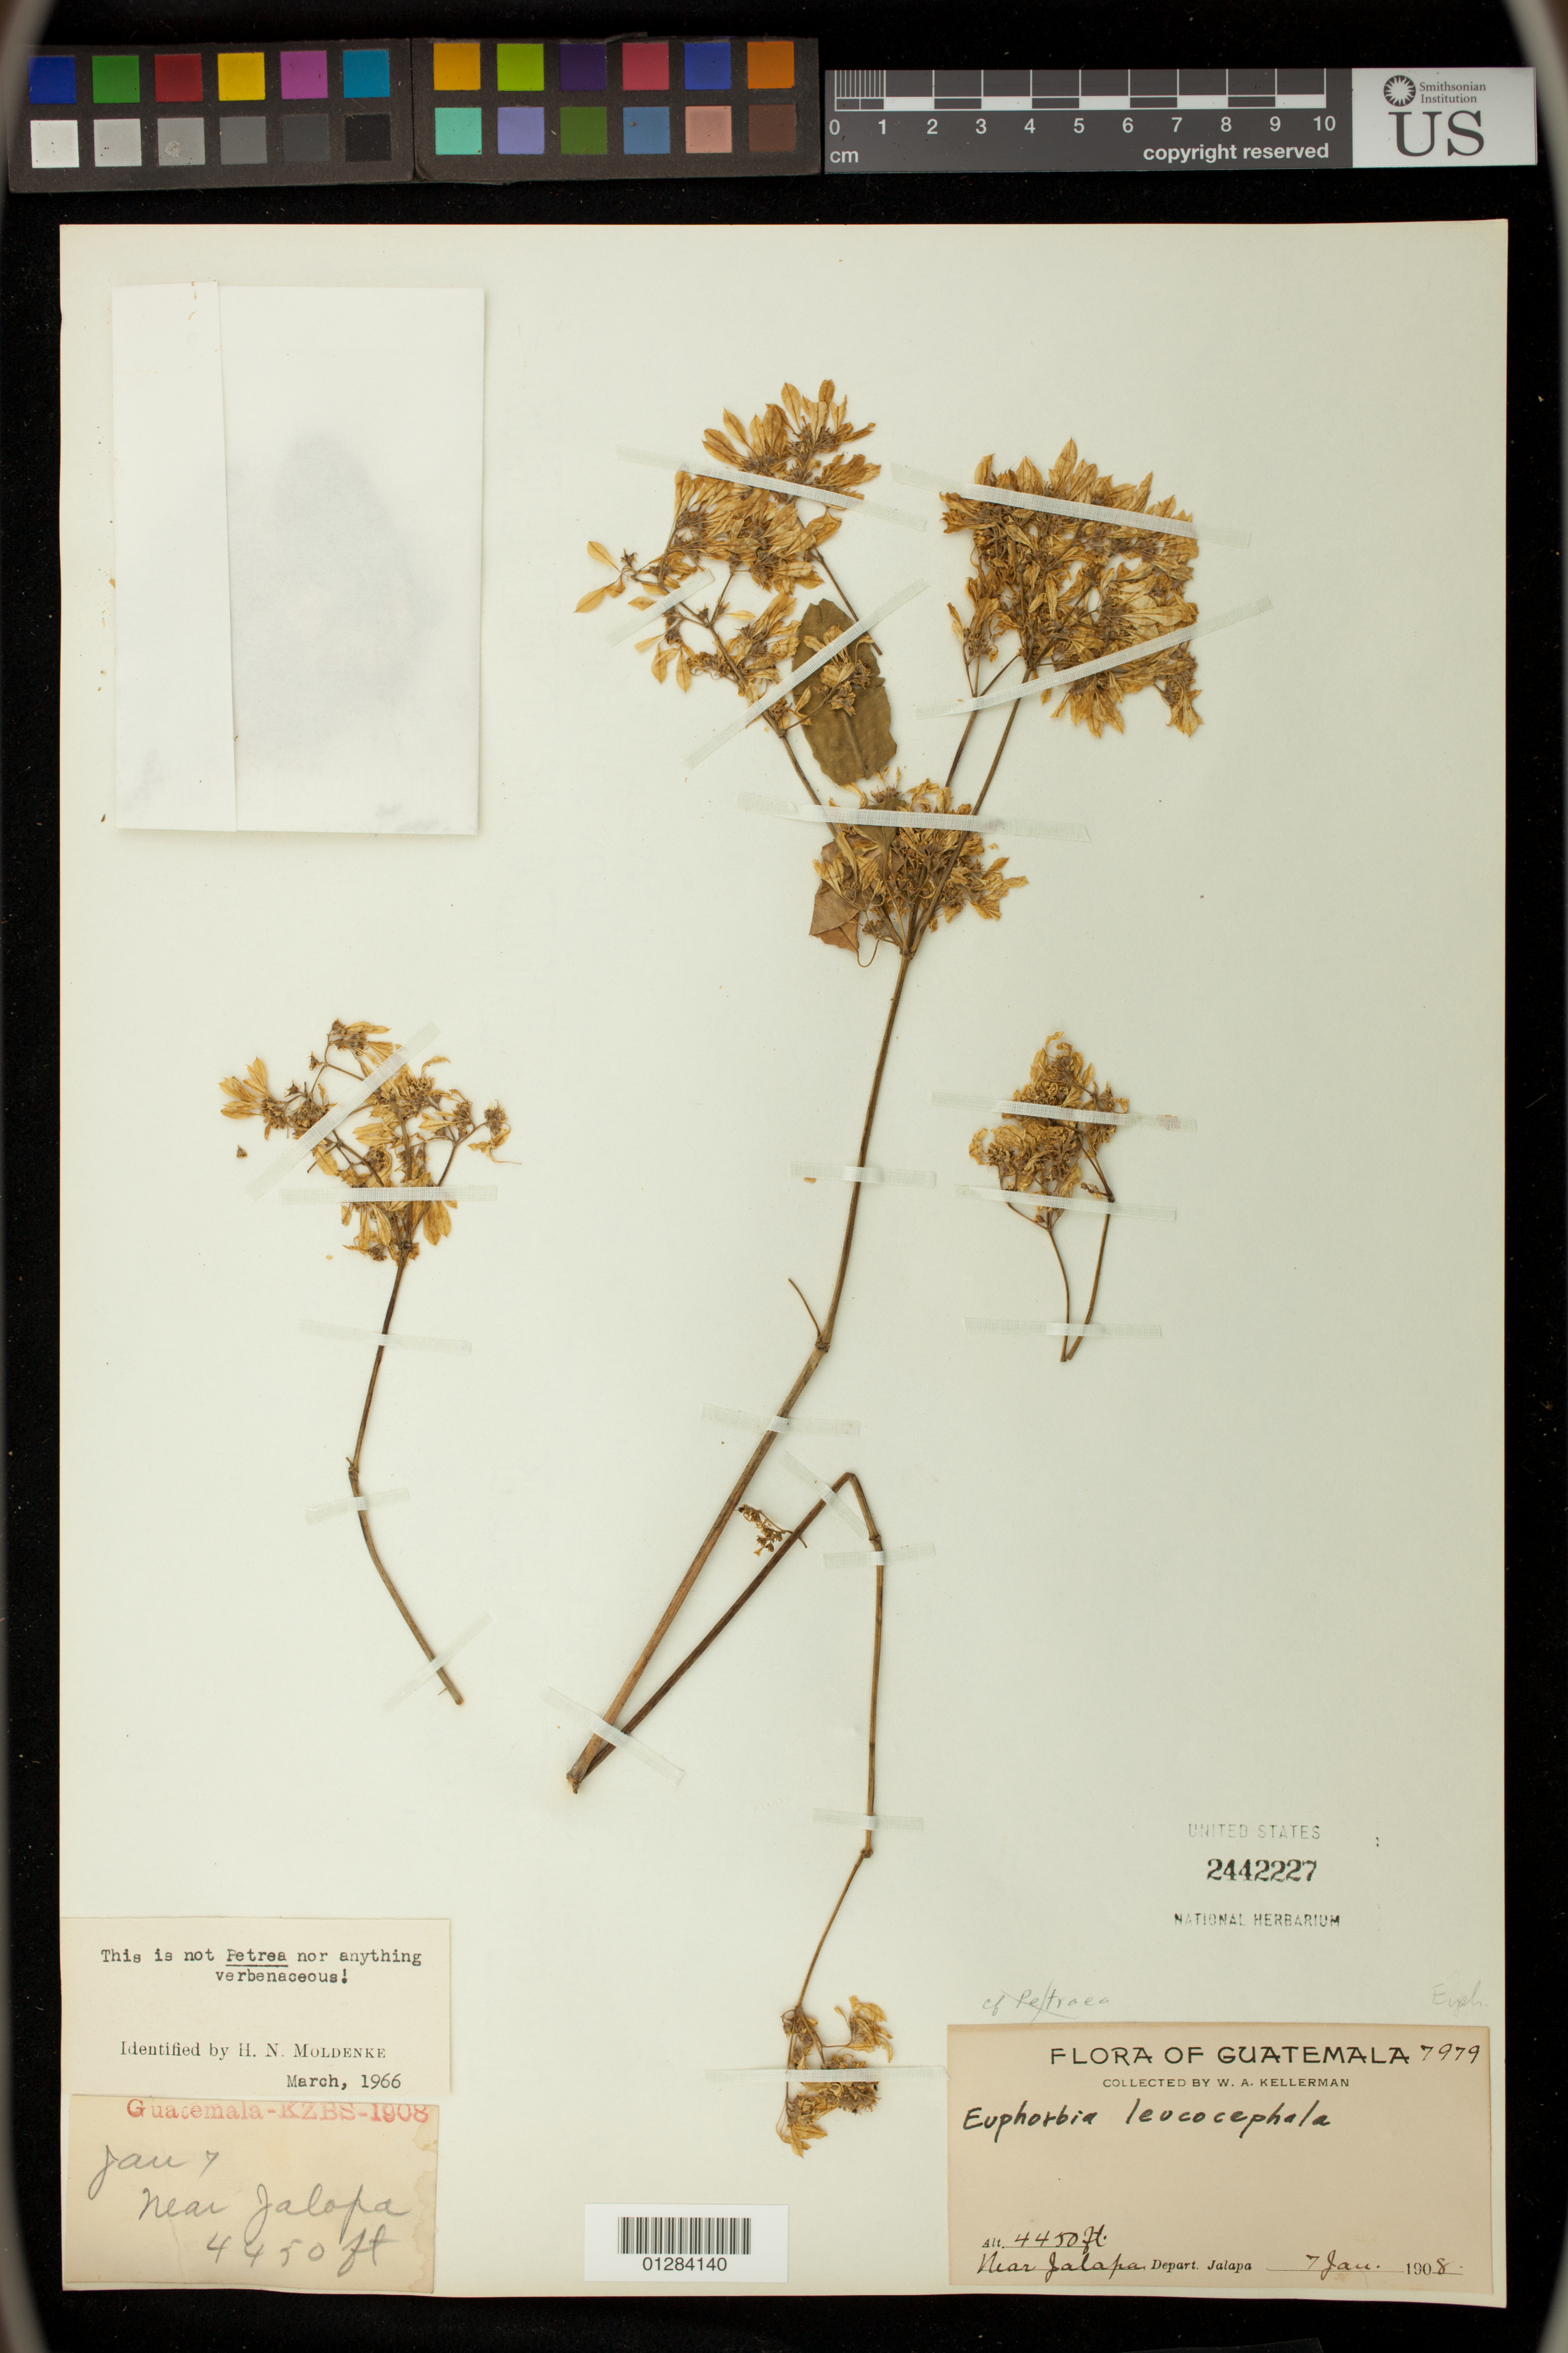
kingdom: Plantae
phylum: Tracheophyta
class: Magnoliopsida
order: Malpighiales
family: Euphorbiaceae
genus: Euphorbia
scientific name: Euphorbia leucocephala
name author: Lotsy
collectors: W. A. Kellerman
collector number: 7979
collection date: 1908-01-07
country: Guatemala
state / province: Jalapa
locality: Near Jalapa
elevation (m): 1356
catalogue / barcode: US 2442227